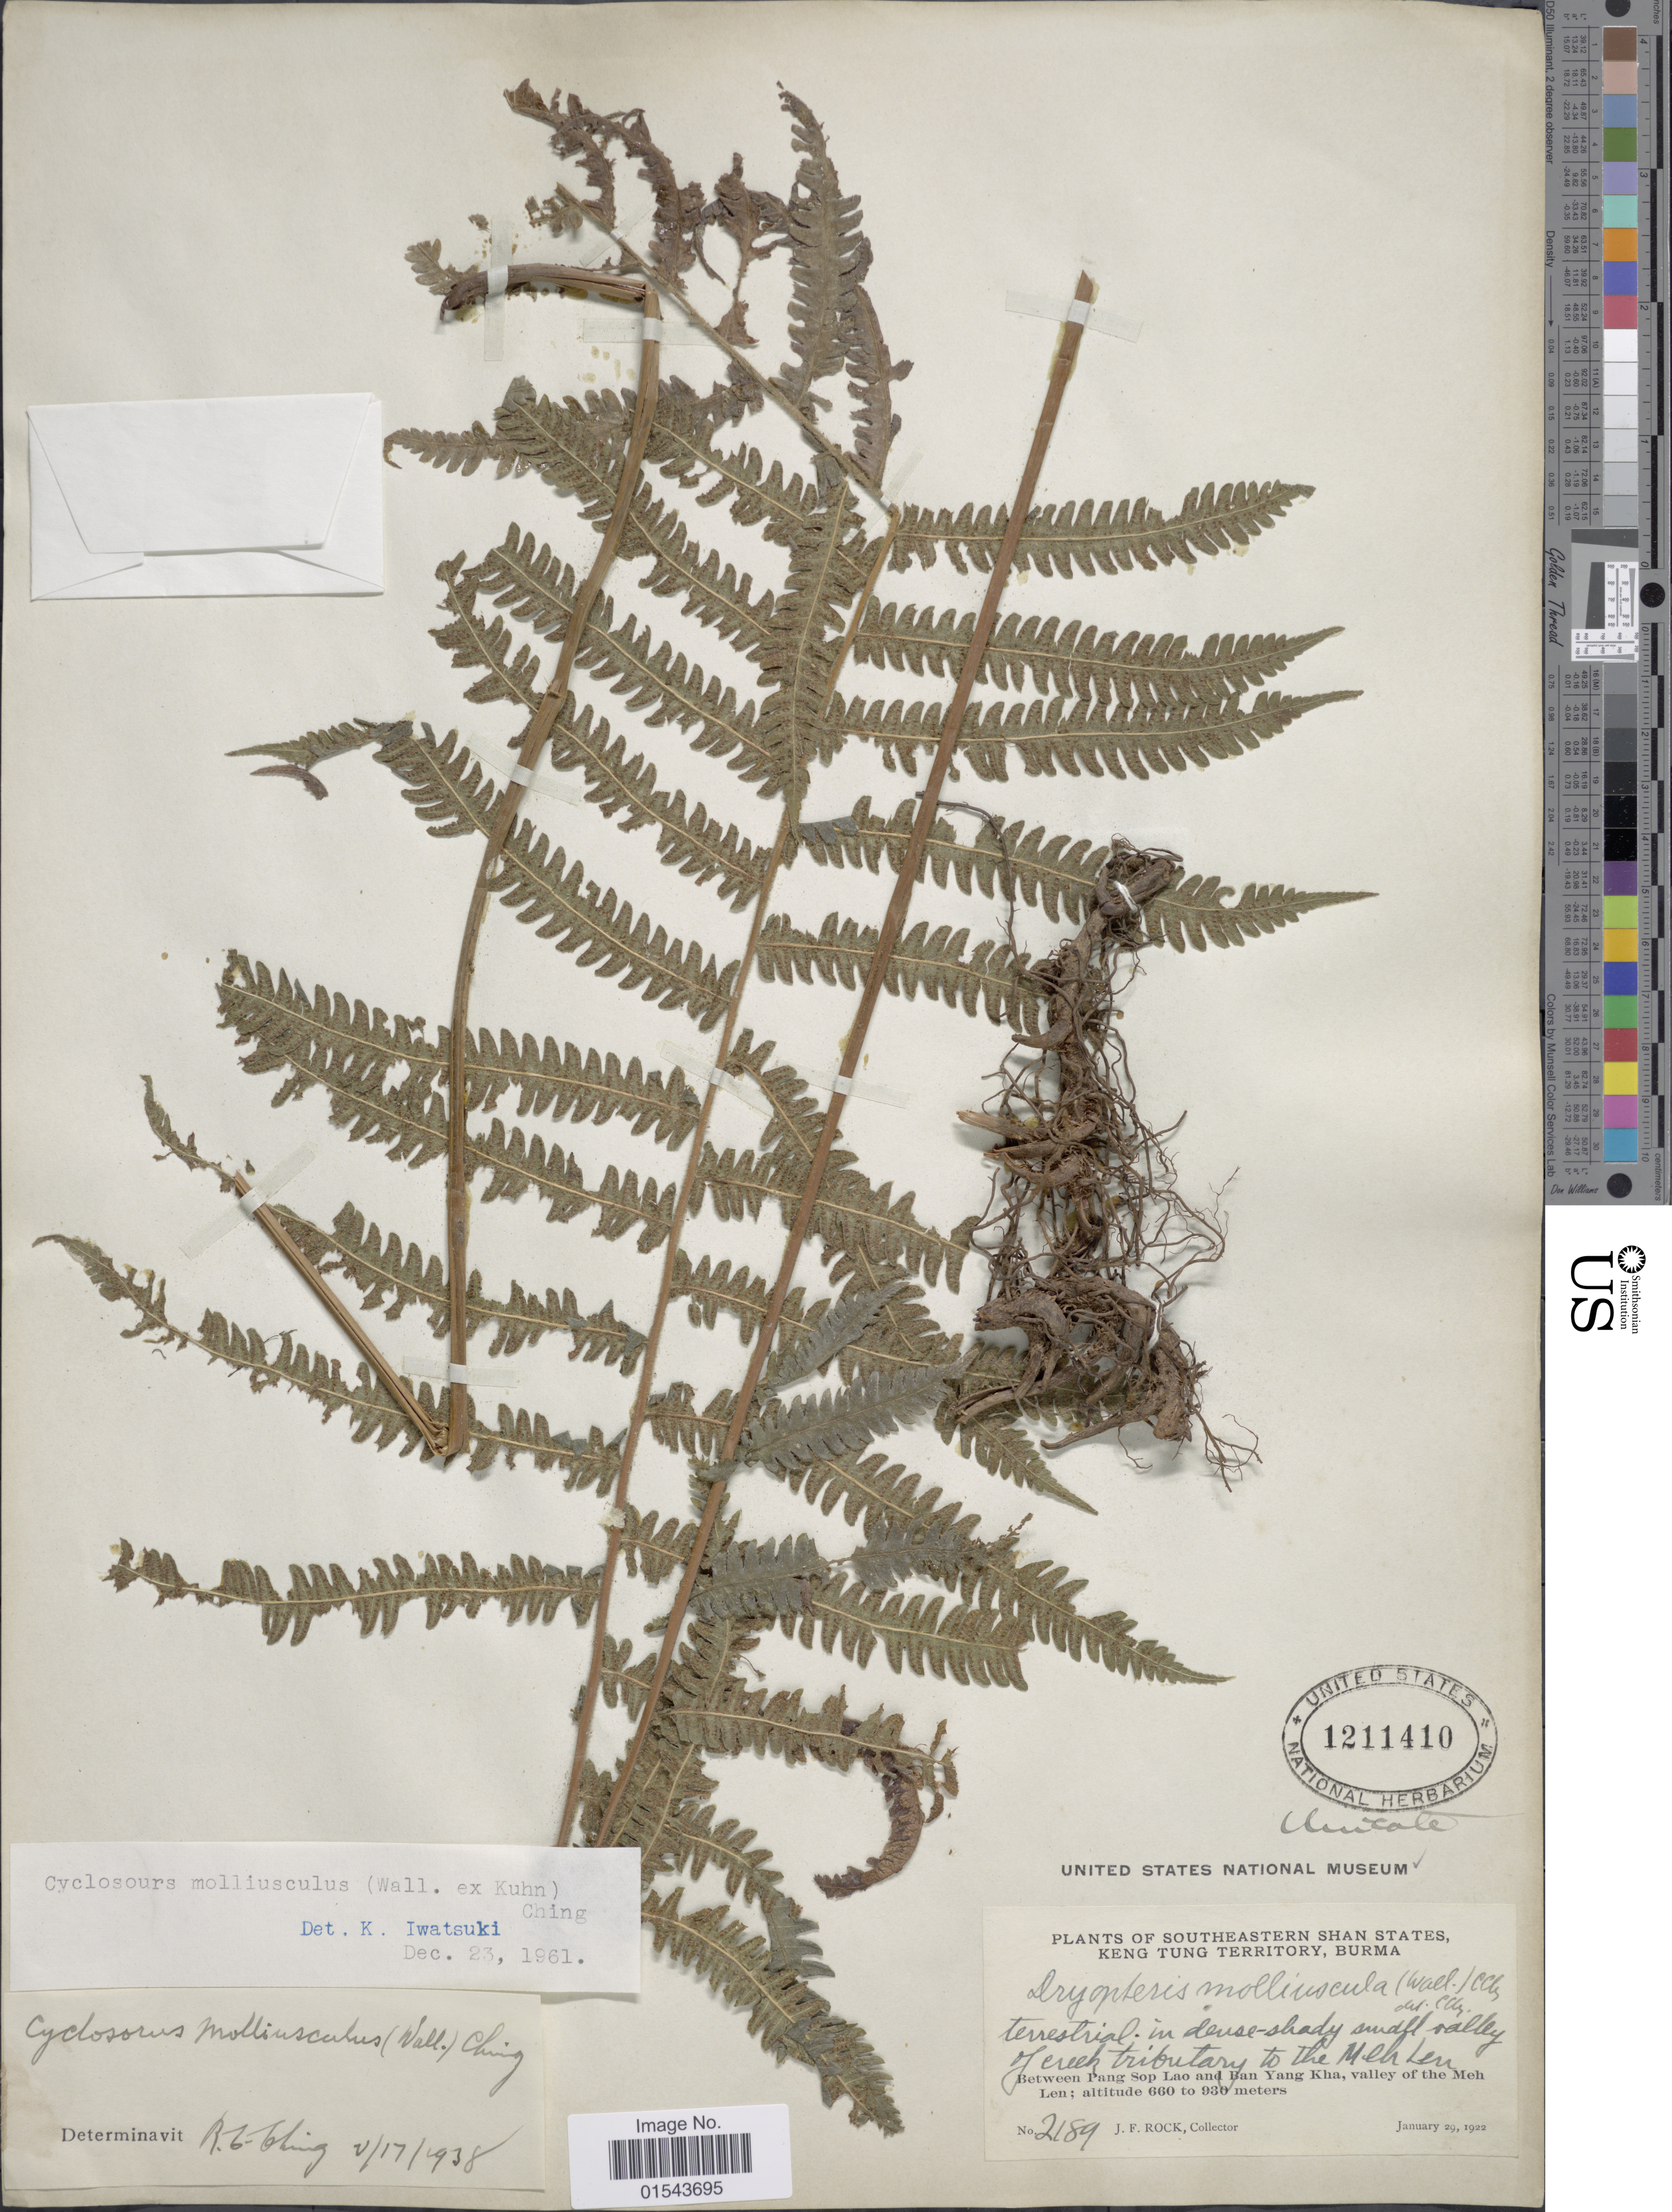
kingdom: Plantae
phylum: Tracheophyta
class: Polypodiopsida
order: Polypodiales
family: Thelypteridaceae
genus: Christella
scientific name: Christella molliuscula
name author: (Wall.) Holttum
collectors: J. Rock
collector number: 2189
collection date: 1922-01-29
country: Myanmar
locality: Southeastern Shan States, Keng Tung territory, Burma, creek tributary to the Meh Len, between pang Sop Lao and Ban Yang Kha, valley of the Meh Len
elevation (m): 660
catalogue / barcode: US 1211410